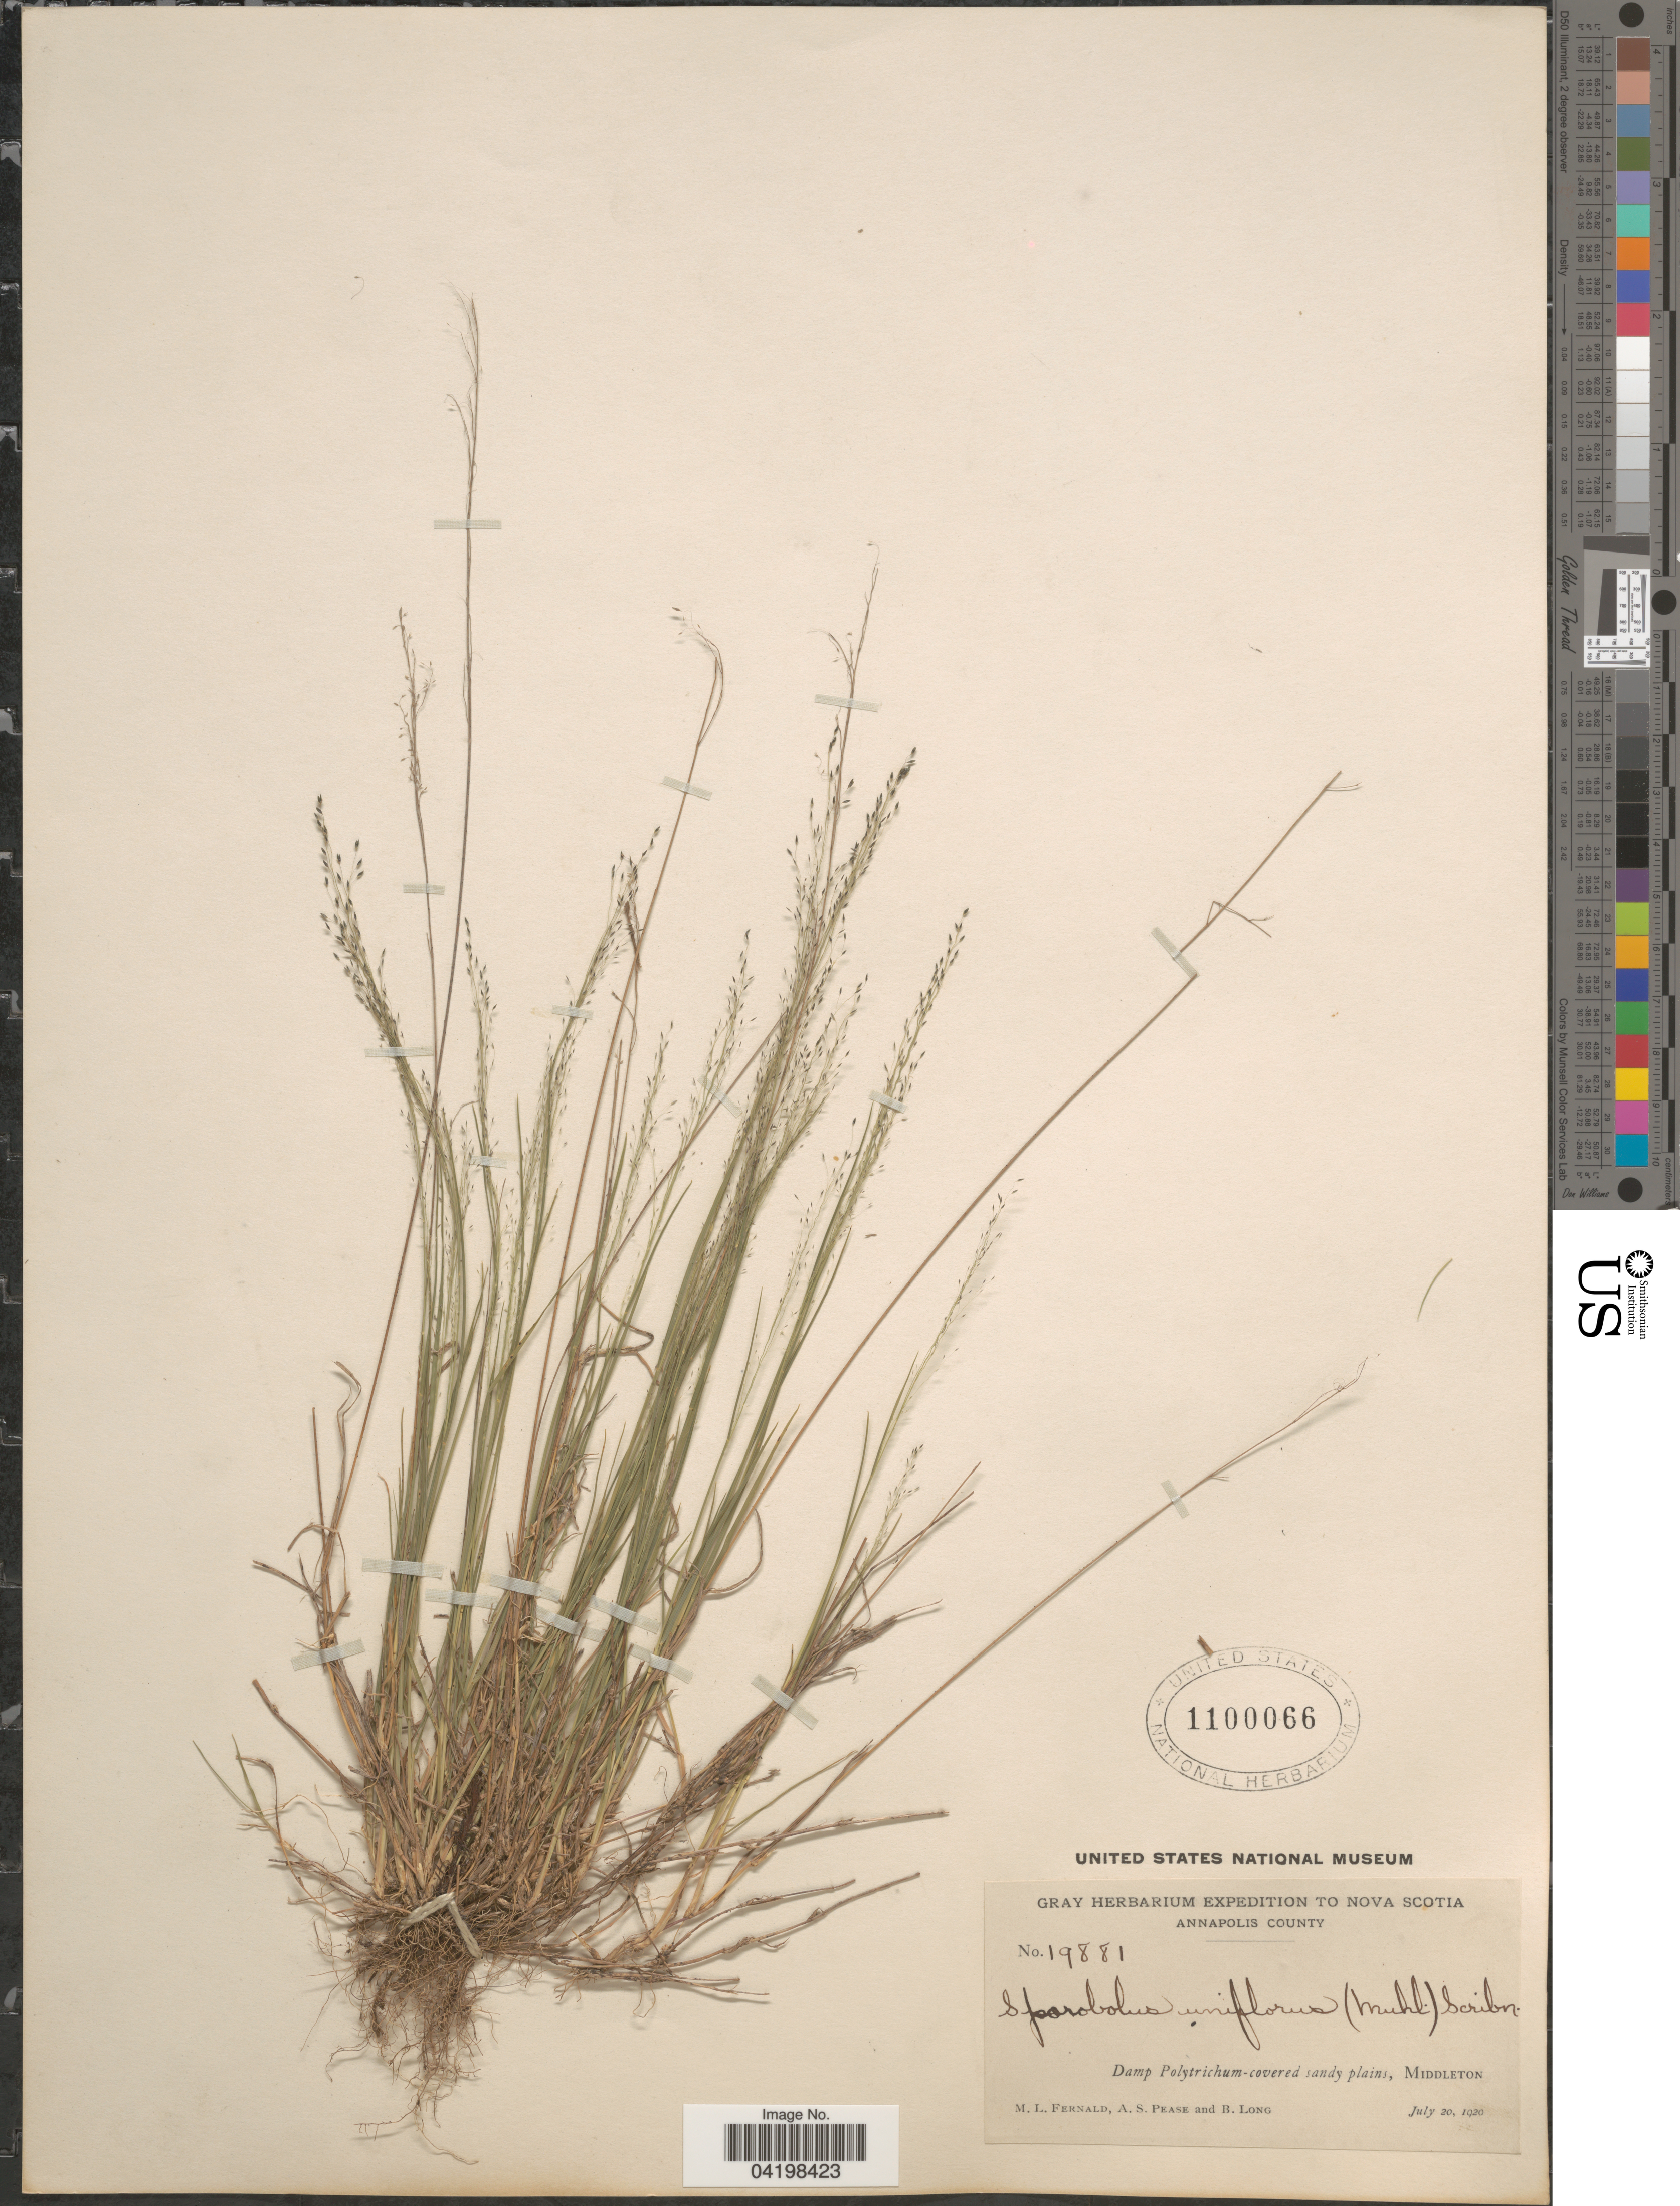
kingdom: Plantae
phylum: Tracheophyta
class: Liliopsida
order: Poales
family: Poaceae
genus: Muhlenbergia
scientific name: Muhlenbergia uniflora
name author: (Muhl.) Fernald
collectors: M. L. Fernald, A. S. Pease & B. Long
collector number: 19881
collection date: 1920-07-20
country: Canada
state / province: Nova Scotia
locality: Gray Herbarium Expedition to Nova Scotia. Annapolis County. Middleton.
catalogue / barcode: US 1100066